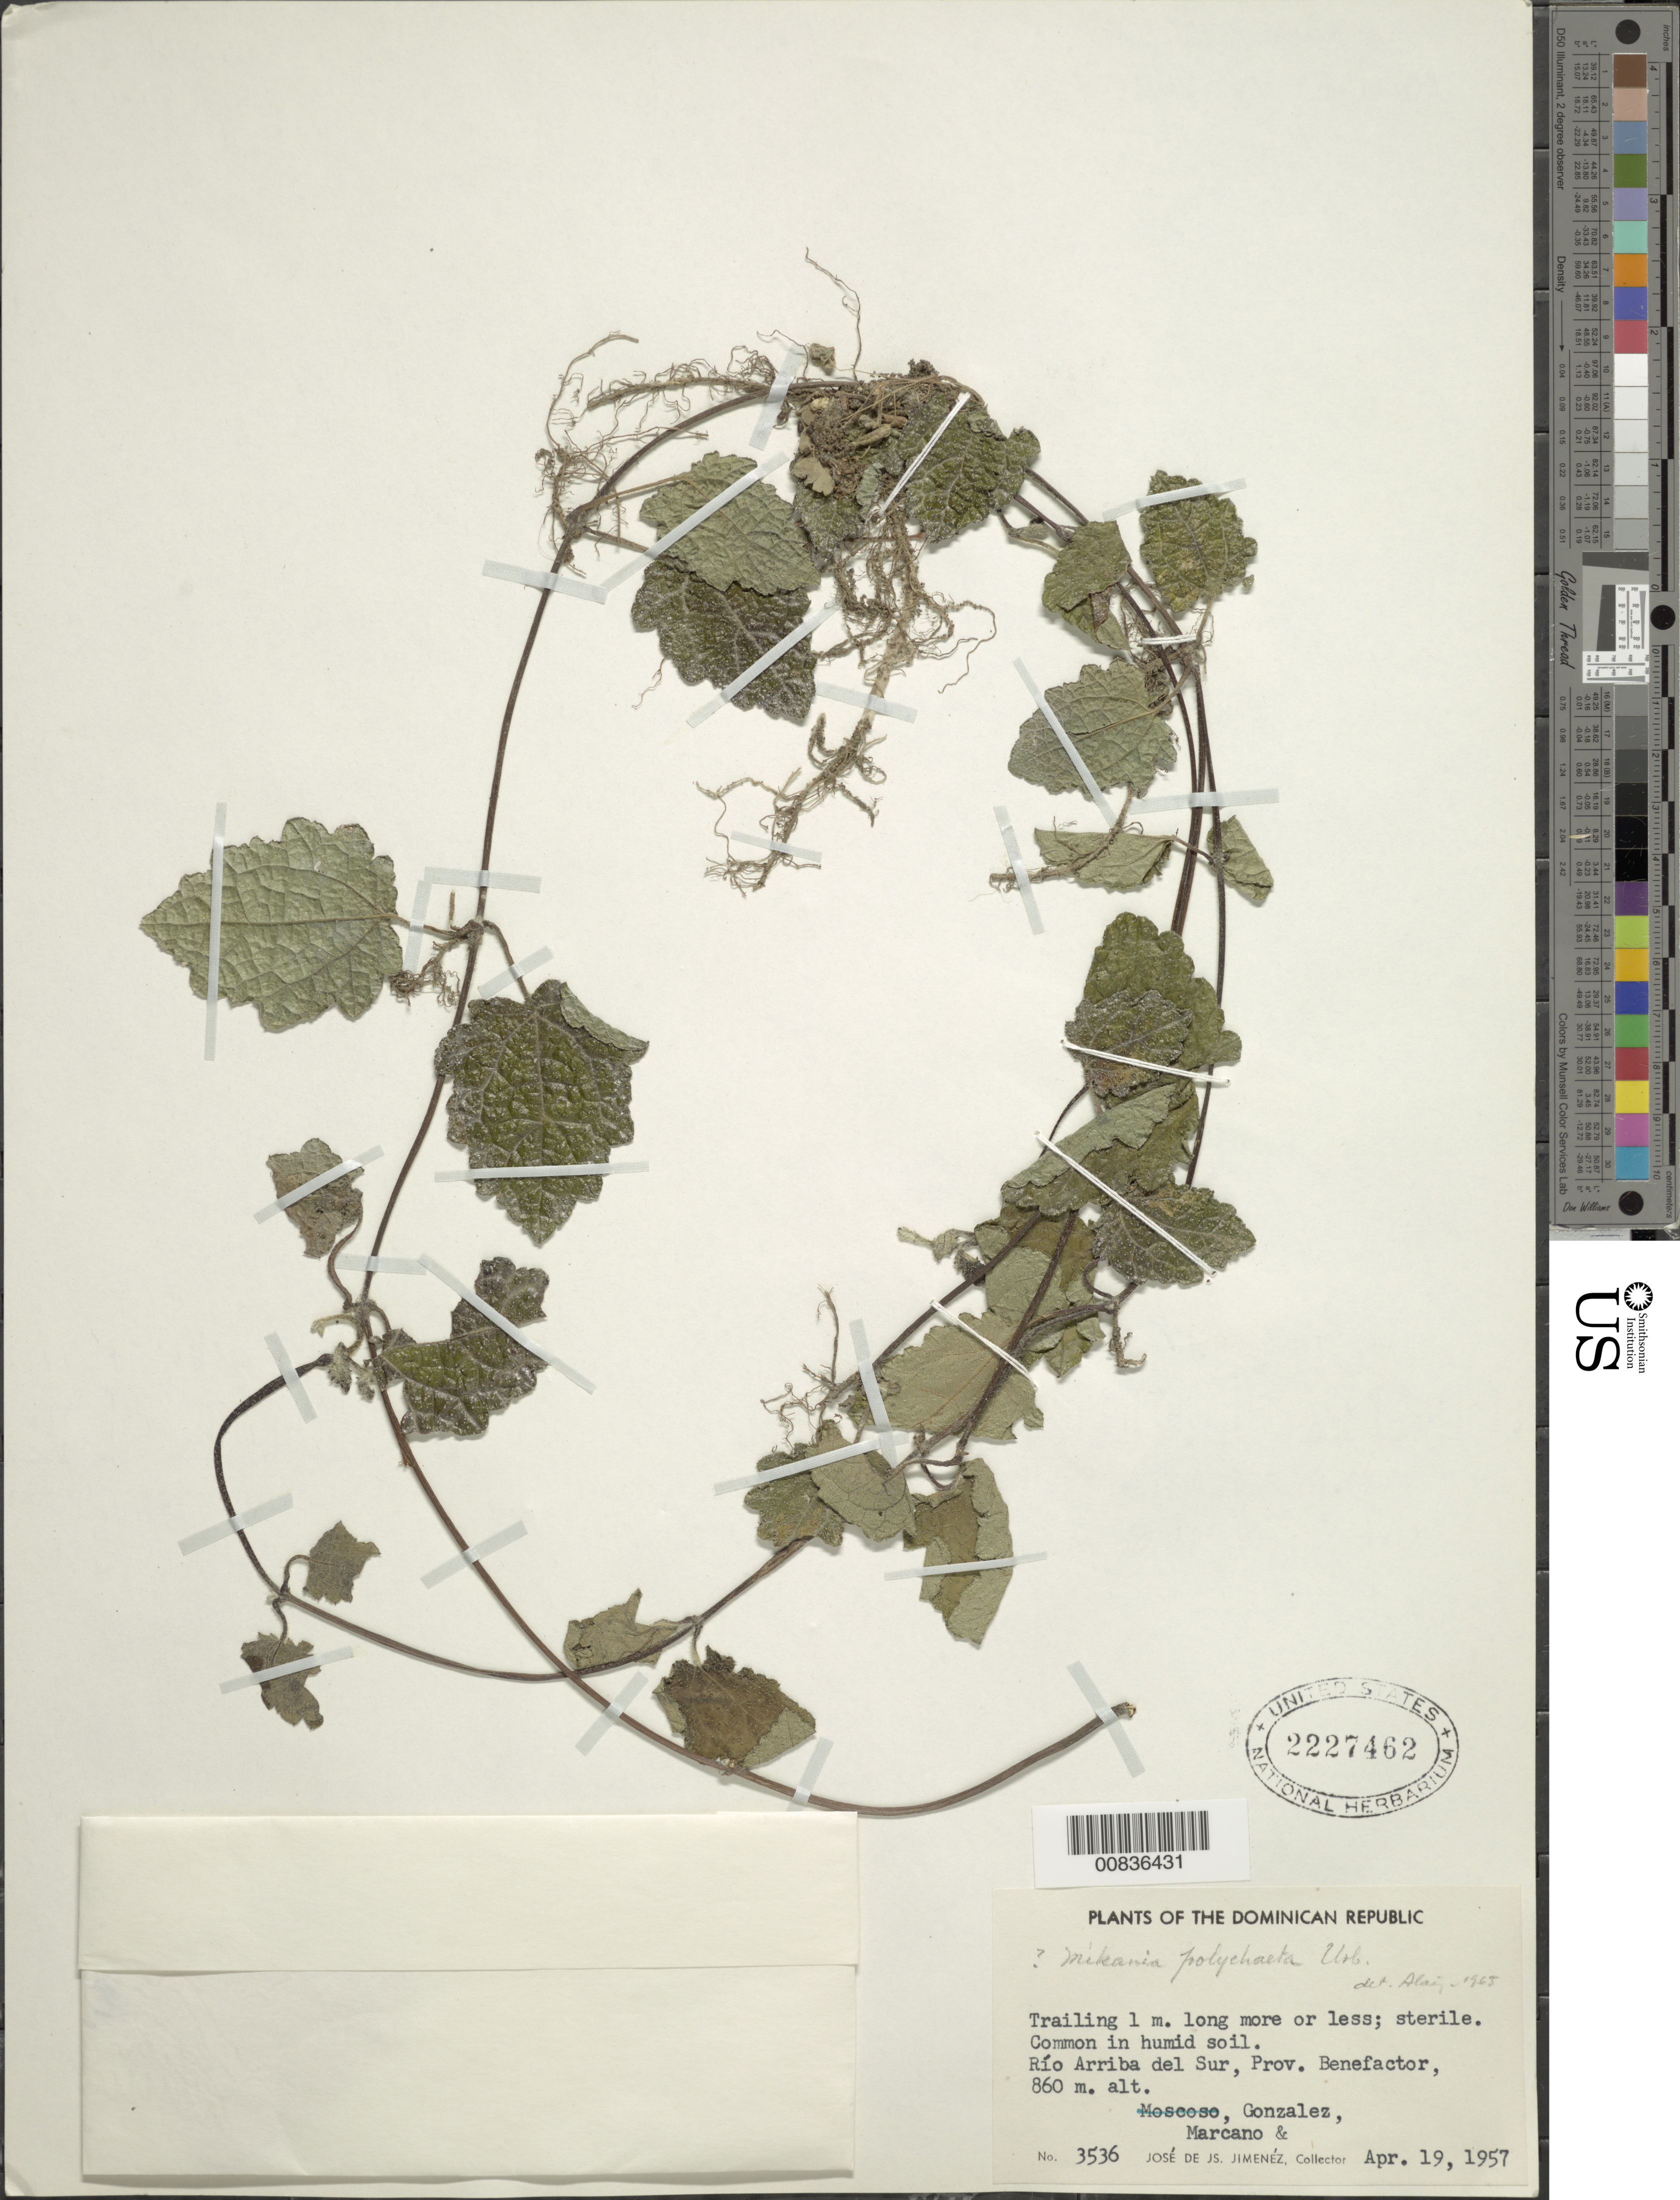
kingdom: Plantae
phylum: Tracheophyta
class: Magnoliopsida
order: Asterales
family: Asteraceae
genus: Mikania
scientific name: Mikania polychaeta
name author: Urb.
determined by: Liogier, Alain H.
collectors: J. J. Jiménez Almonte, C. Gonzalez & E. J. Marcano F.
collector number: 3536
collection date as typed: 19 Apr 1957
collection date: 1957-04-19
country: Dominican Republic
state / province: San Juan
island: Hispaniola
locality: Río Arriba del Sur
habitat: Humid soil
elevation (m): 860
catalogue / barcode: US 2227462